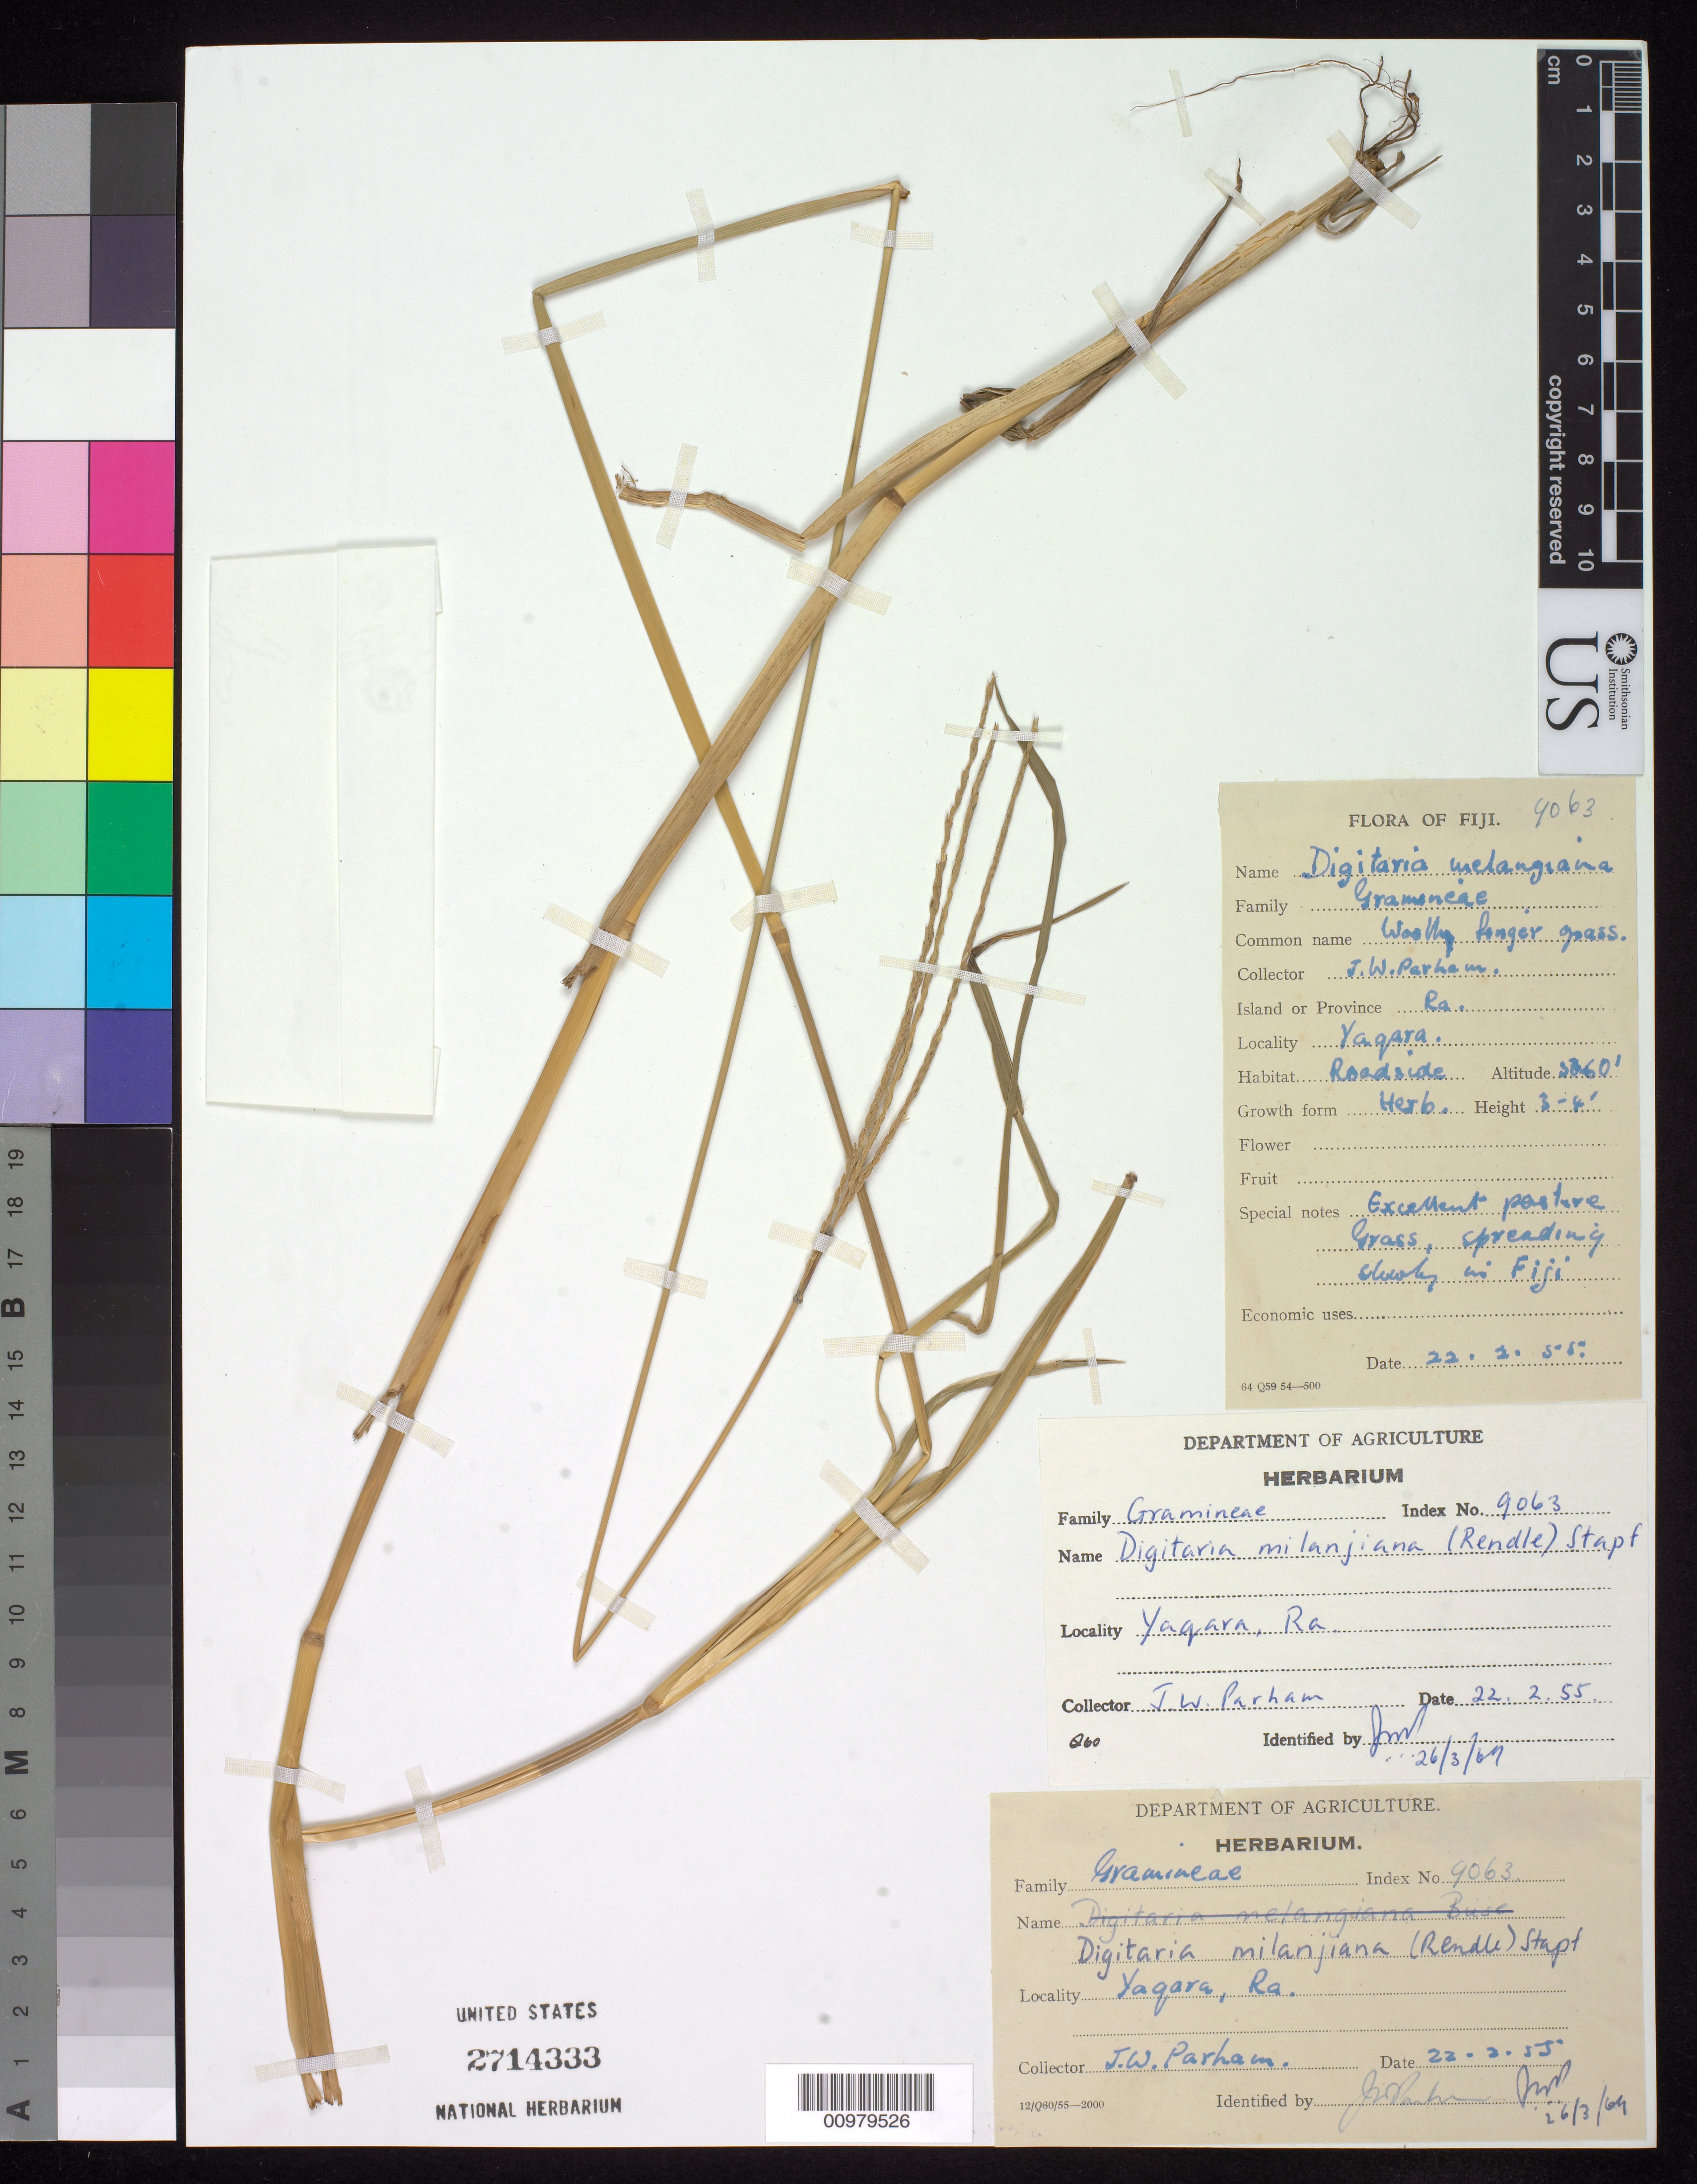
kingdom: Plantae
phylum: Tracheophyta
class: Liliopsida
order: Poales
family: Poaceae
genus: Digitaria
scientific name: Digitaria milanjiana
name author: (Rendle) Stapf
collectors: J. Parham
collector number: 9063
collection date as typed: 22 Feb 1955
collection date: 1955-02-22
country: Fiji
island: Nananu-i-Ra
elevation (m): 1024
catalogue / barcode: US 2714333